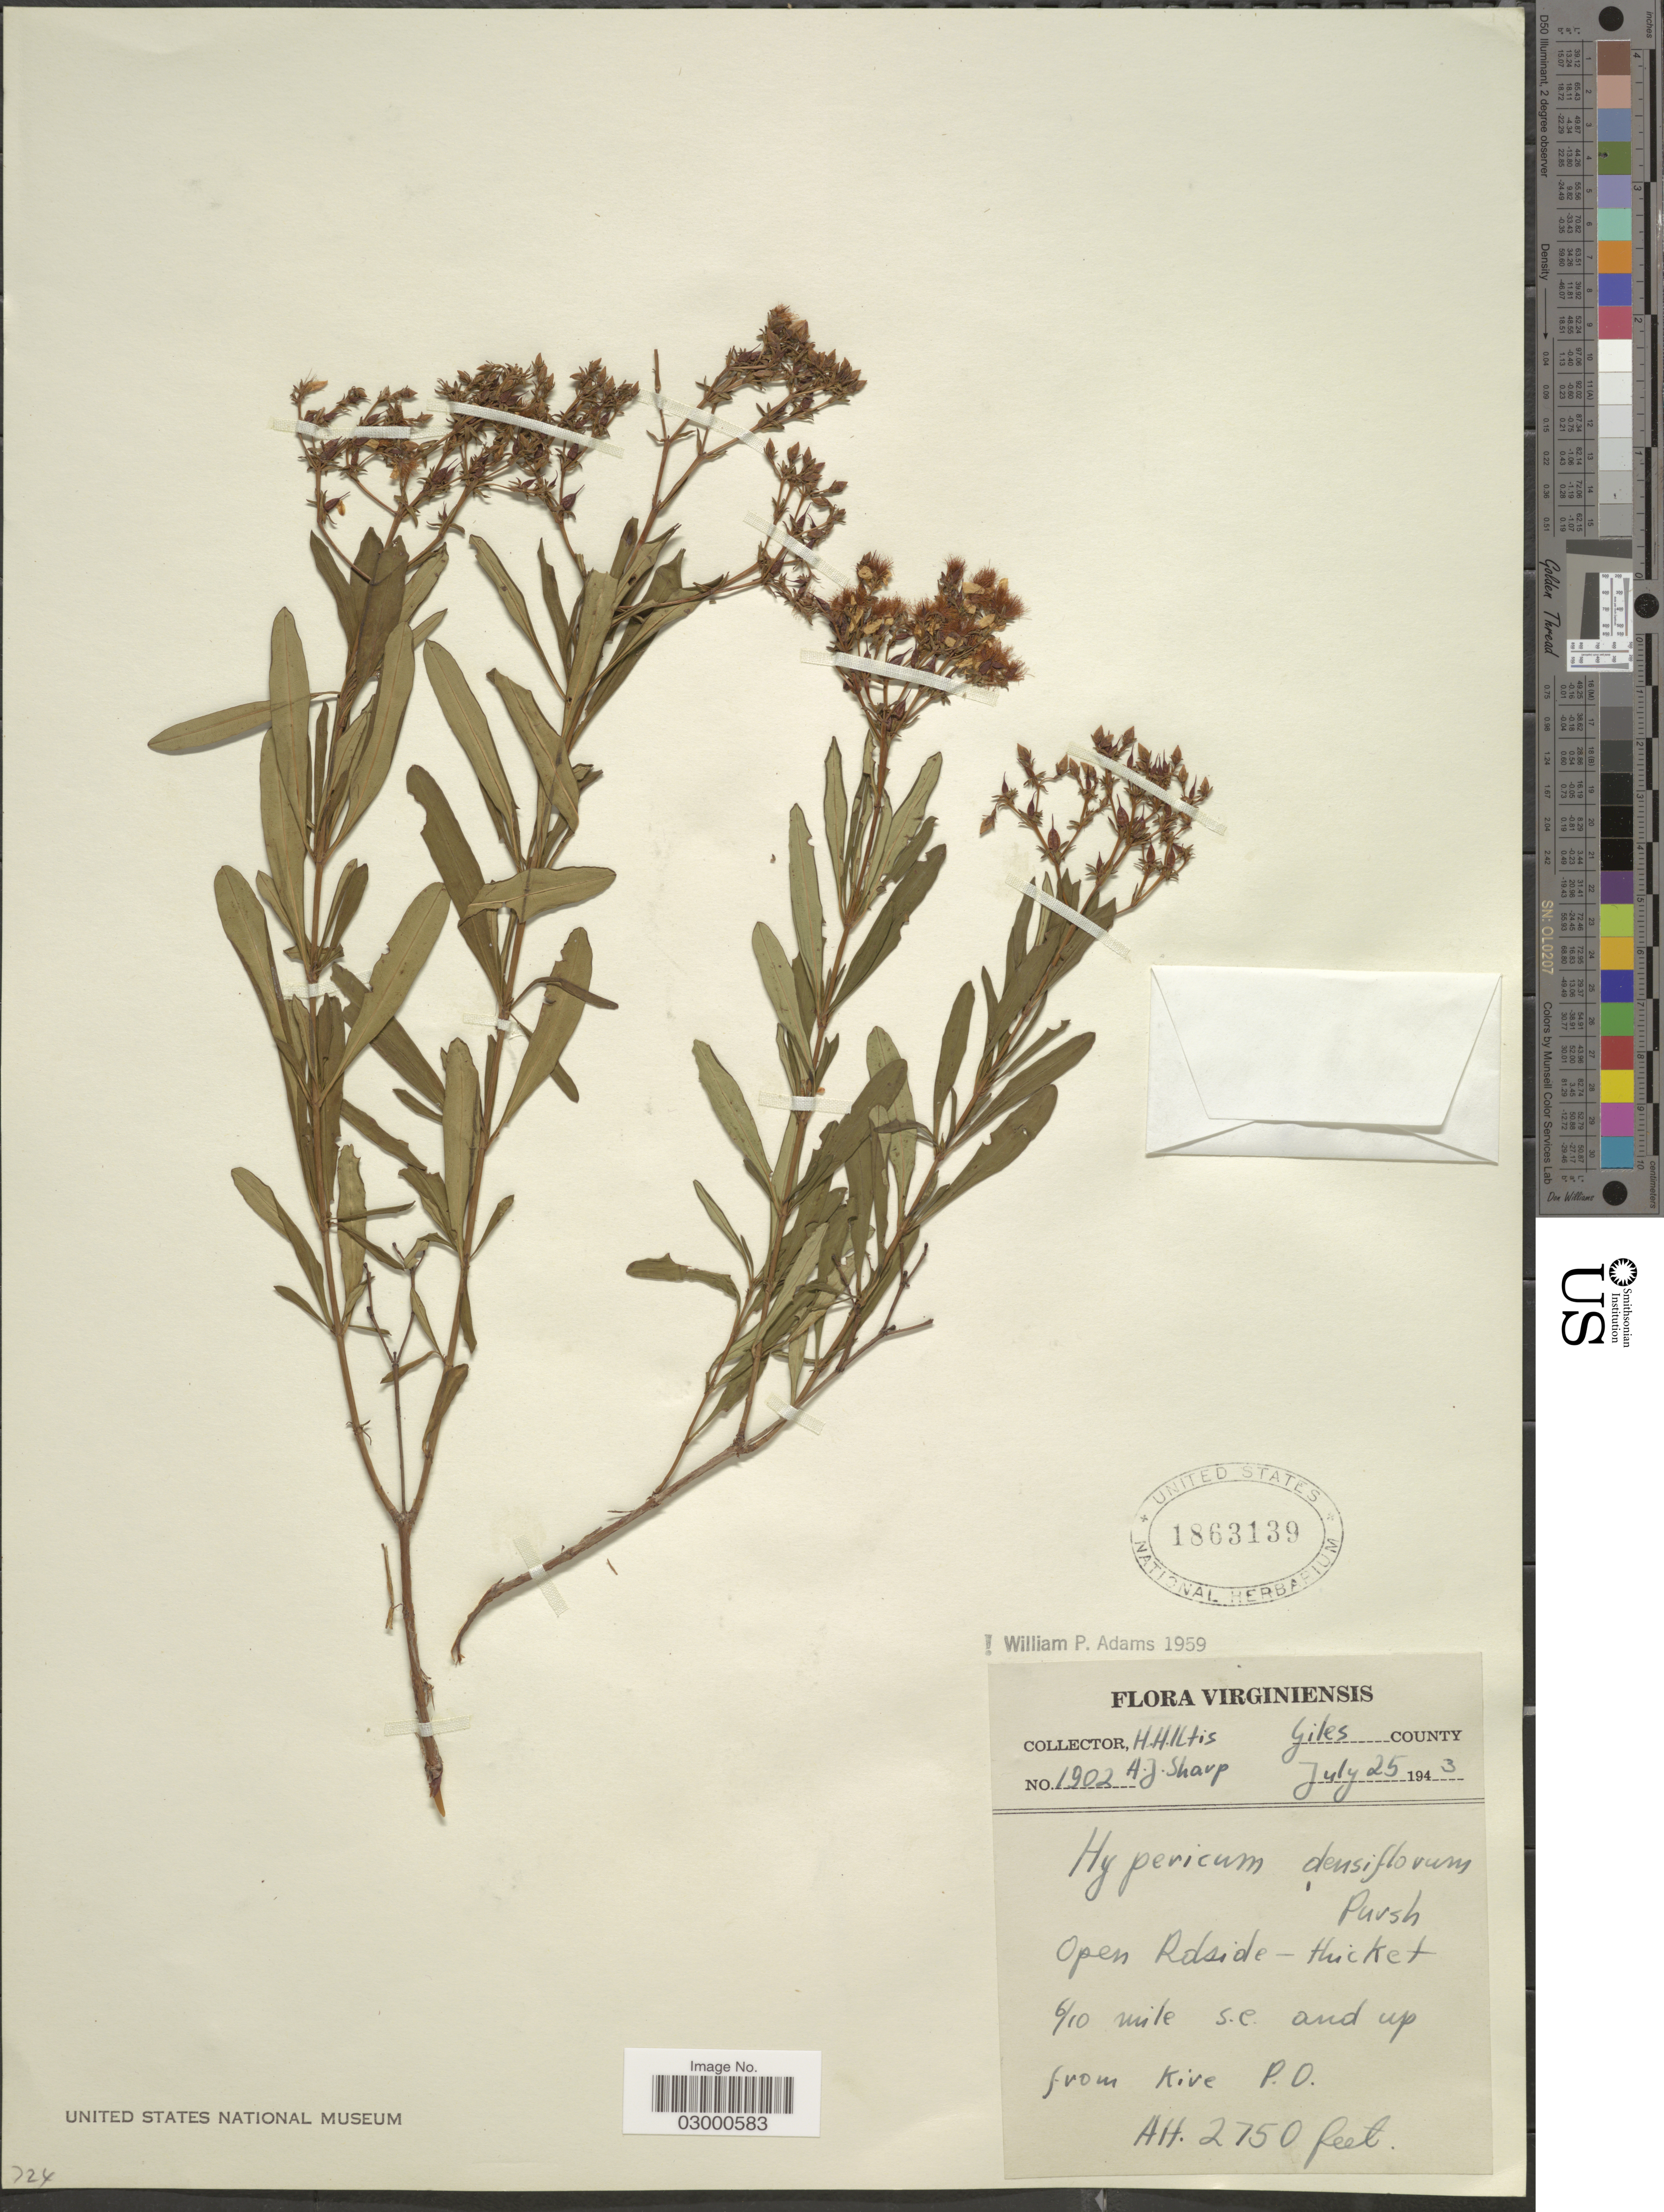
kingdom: Plantae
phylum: Tracheophyta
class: Magnoliopsida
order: Malpighiales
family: Hypericaceae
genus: Hypericum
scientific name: Hypericum densiflorum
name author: Pursh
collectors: H. H. Iltis & A. J. Sharp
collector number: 1902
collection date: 1943-07-25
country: United States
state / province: Virginia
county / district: Giles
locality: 6/10 mile s.e. and up from Kive.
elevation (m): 838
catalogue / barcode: US 1863139